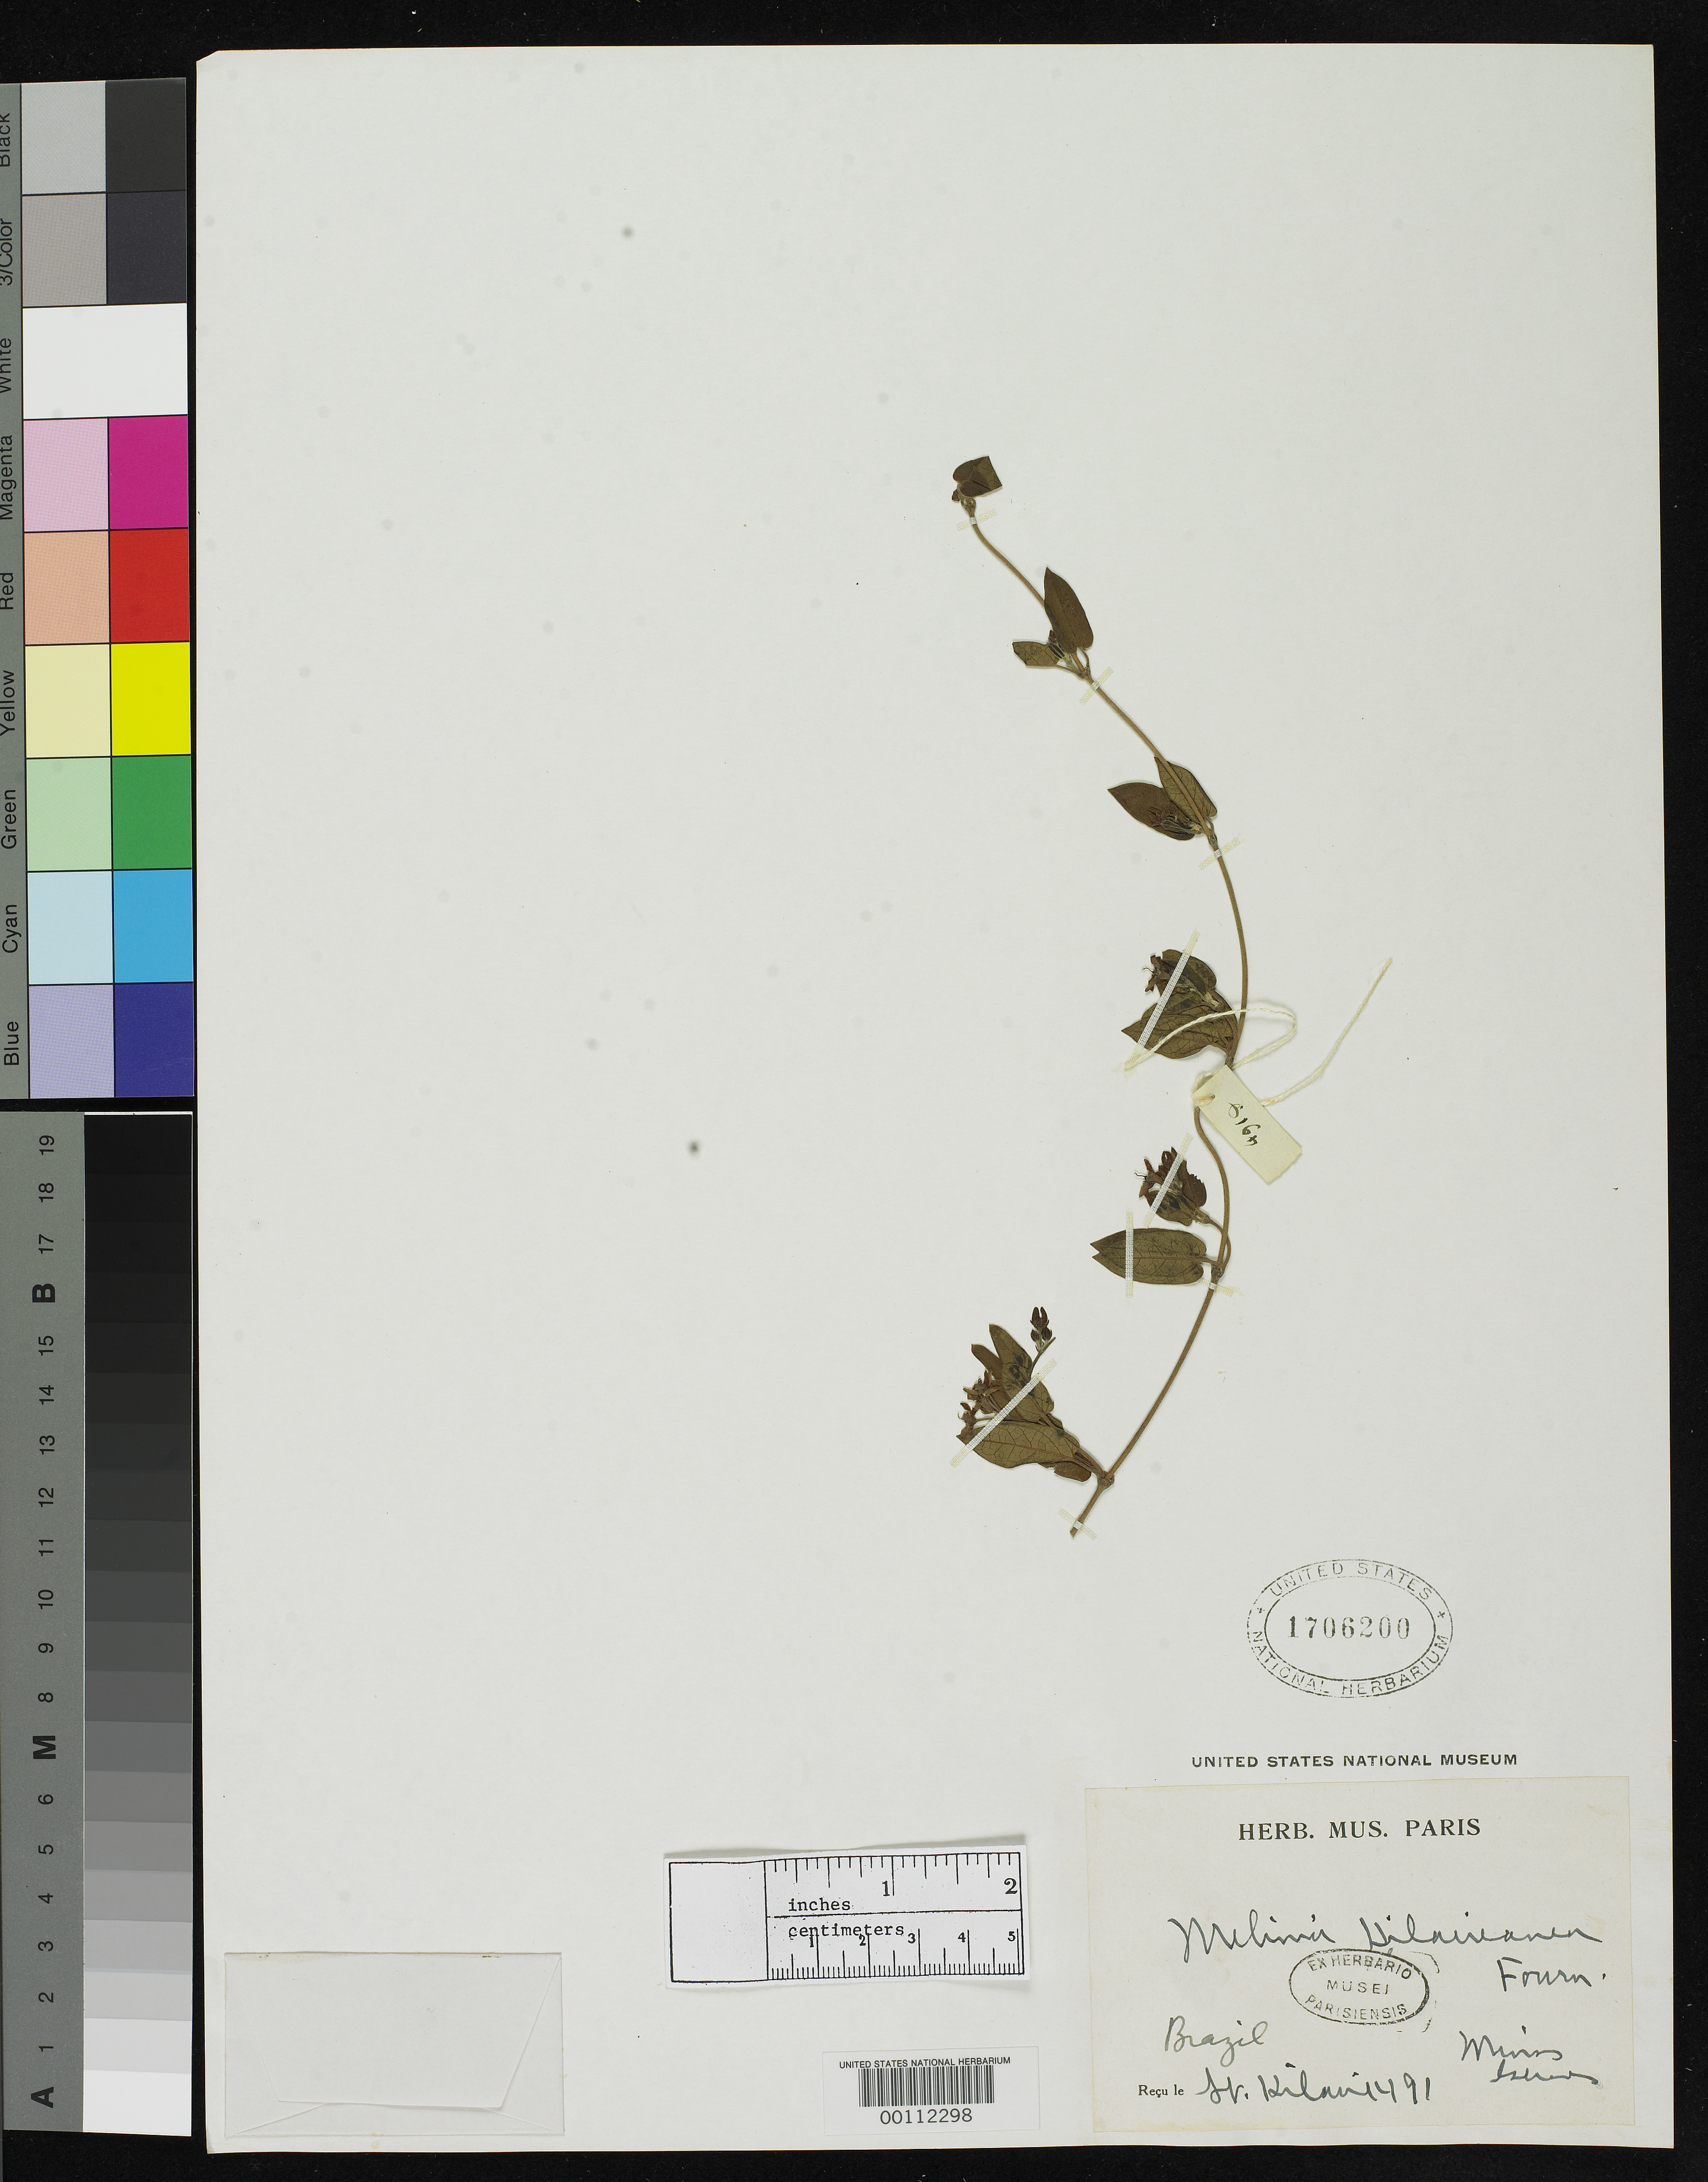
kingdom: Plantae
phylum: Tracheophyta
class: Magnoliopsida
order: Gentianales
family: Apocynaceae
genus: Melinia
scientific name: Melinia hilariana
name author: E. Fourn. in Mart.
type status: Isotype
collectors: A. F. C. P. de Saint-Hilaire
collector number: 491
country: Brazil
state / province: Minas Gerais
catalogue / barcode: US 1706200